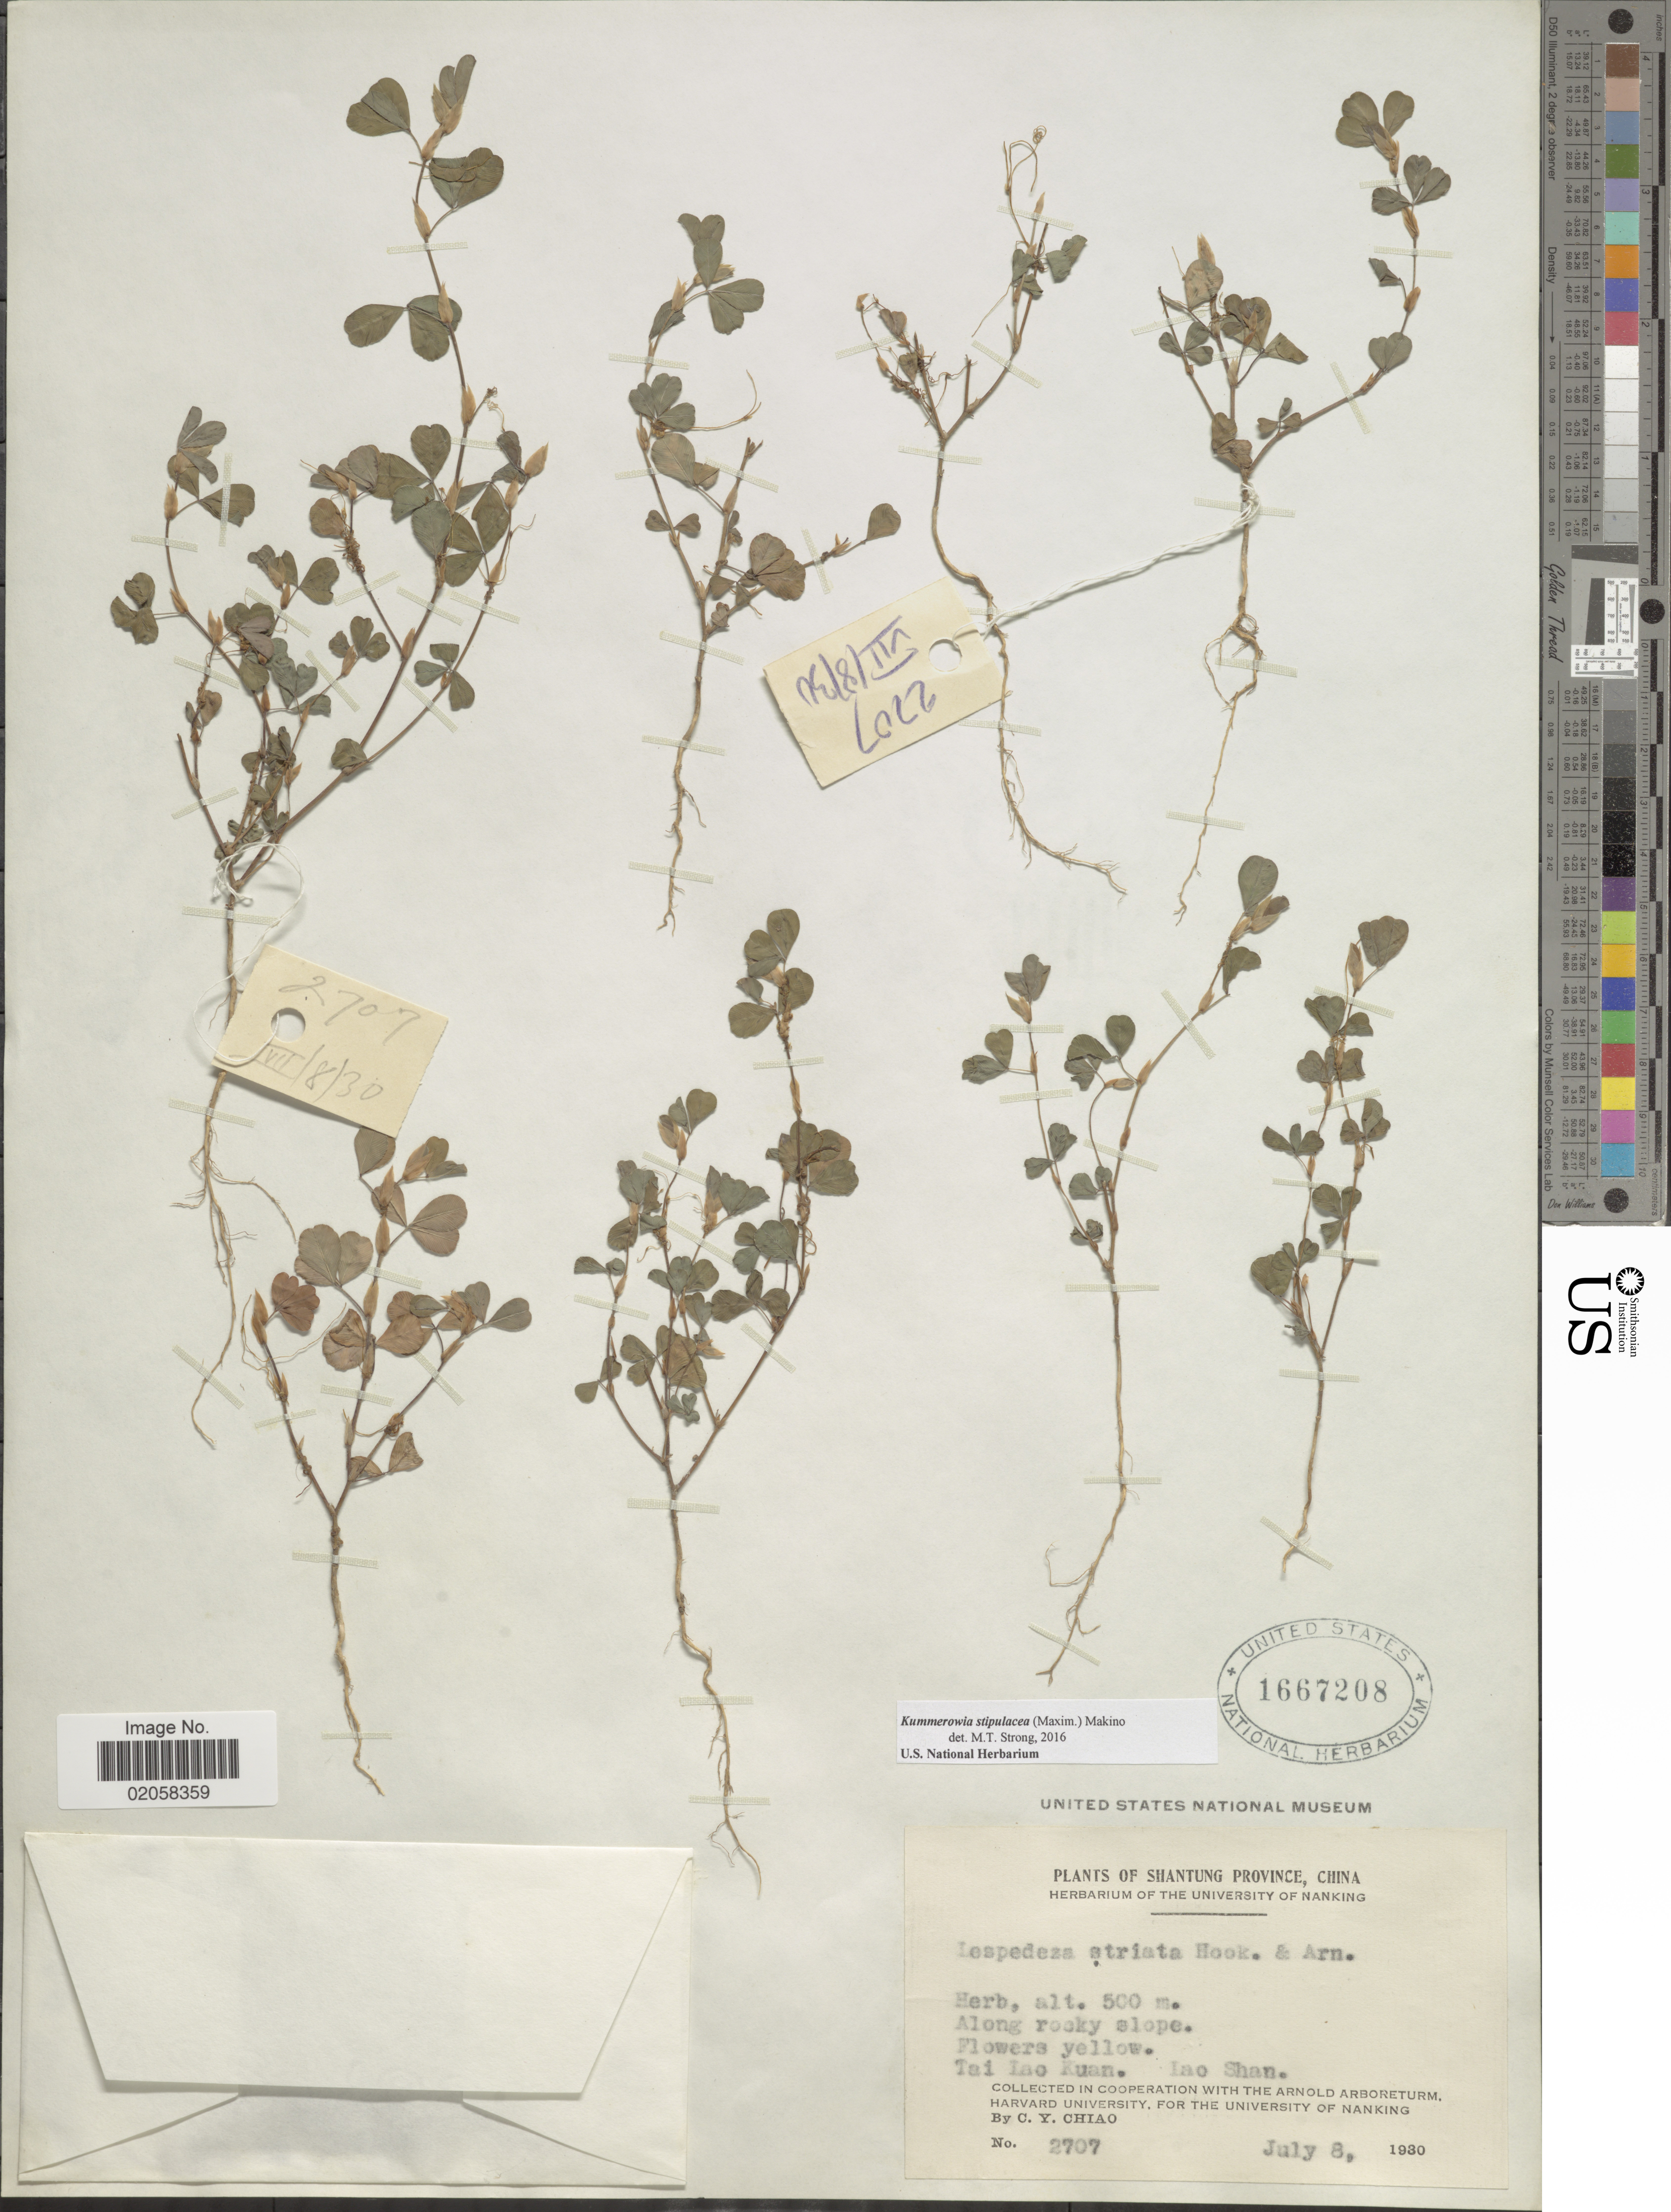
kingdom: Plantae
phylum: Tracheophyta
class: Magnoliopsida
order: Fabales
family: Fabaceae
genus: Kummerowia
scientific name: Kummerowia stipulacea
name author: (Maxim.) Makino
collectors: C. Y. Chiao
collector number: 2707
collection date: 1930-07-08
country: China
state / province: Shandong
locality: Shantung Province, Tai Lao Kuan, Lao Shan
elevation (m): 500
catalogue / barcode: US 1667208